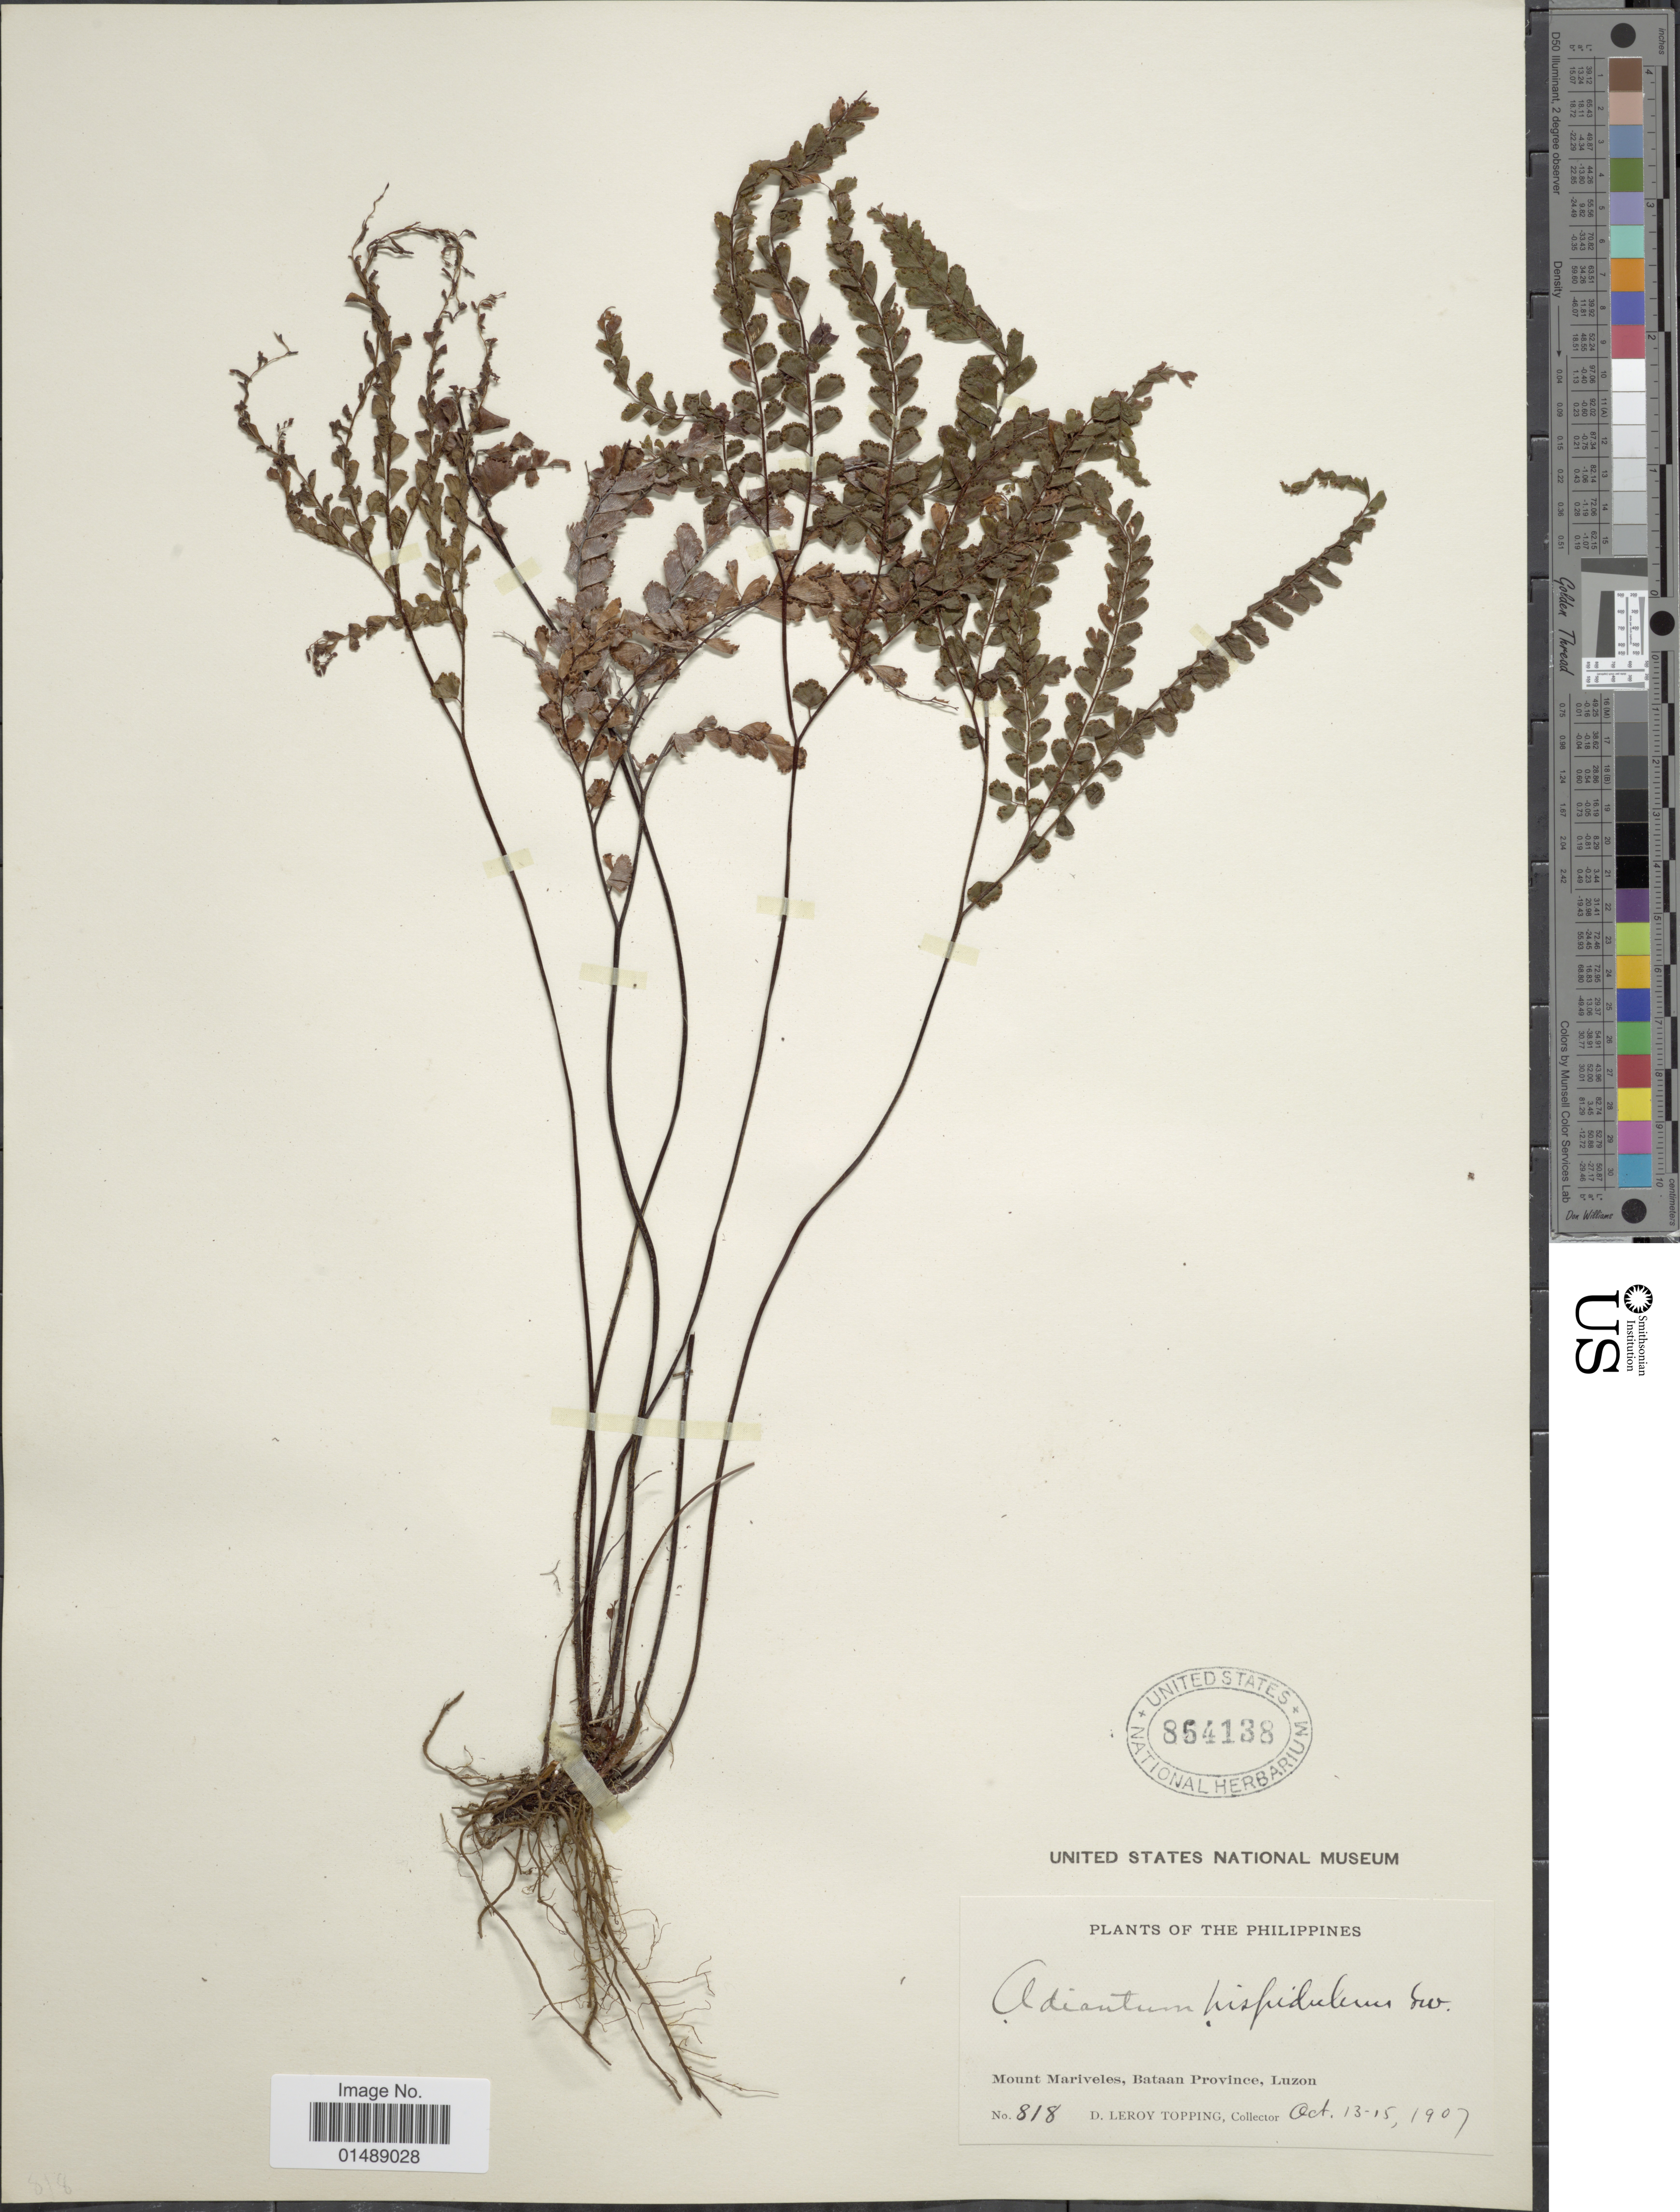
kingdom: Plantae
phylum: Tracheophyta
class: Polypodiopsida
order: Polypodiales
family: Pteridaceae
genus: Adiantum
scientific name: Adiantum hispidulum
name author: Sw.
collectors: D. L. Topping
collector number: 818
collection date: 1907-10-13/1907-10-15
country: Philippines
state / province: Cagayan Valley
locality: Mount Mariveles, Bataan Province, Luzon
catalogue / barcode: US 854138